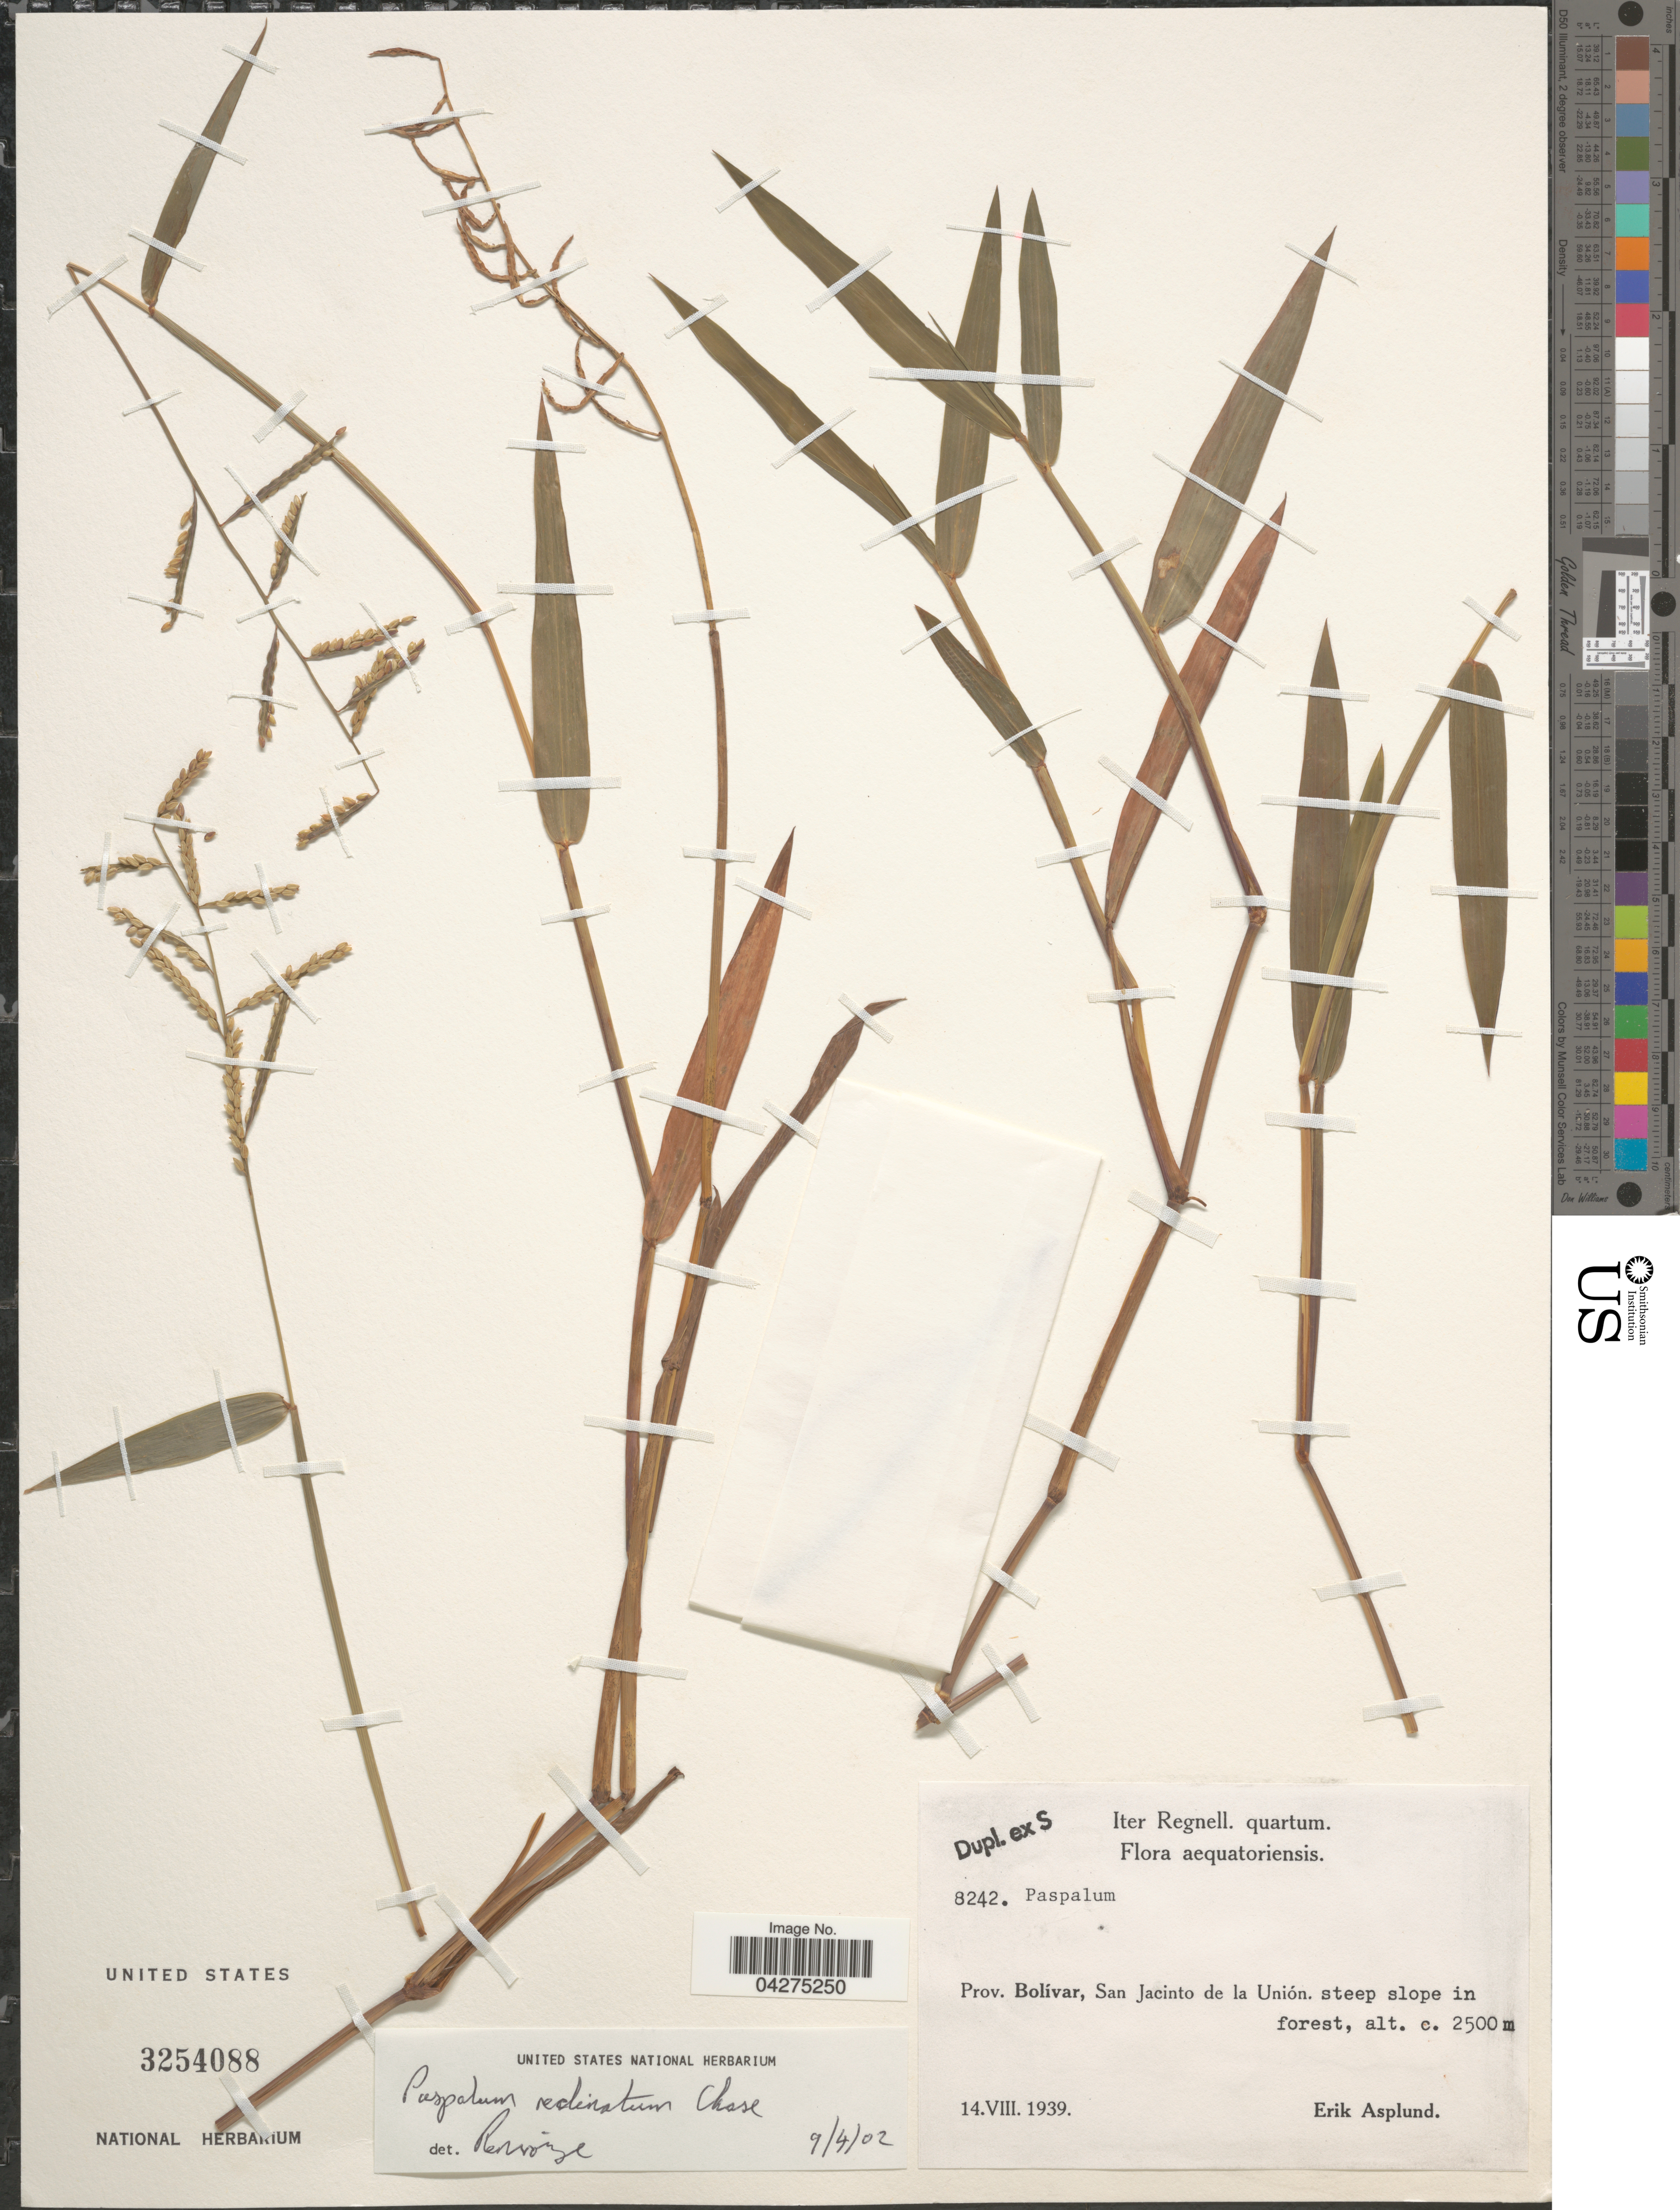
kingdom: Plantae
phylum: Tracheophyta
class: Liliopsida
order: Poales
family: Poaceae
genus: Paspalum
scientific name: Paspalum reclinatum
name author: Chase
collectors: E. Asplund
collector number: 8242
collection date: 1939-08-14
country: Ecuador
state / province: Bolívar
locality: Iter Regnell. quartum. Aequatoriensis. San Jacinto de la Unión, steep slope in forest.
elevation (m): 2500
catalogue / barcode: US 3254088